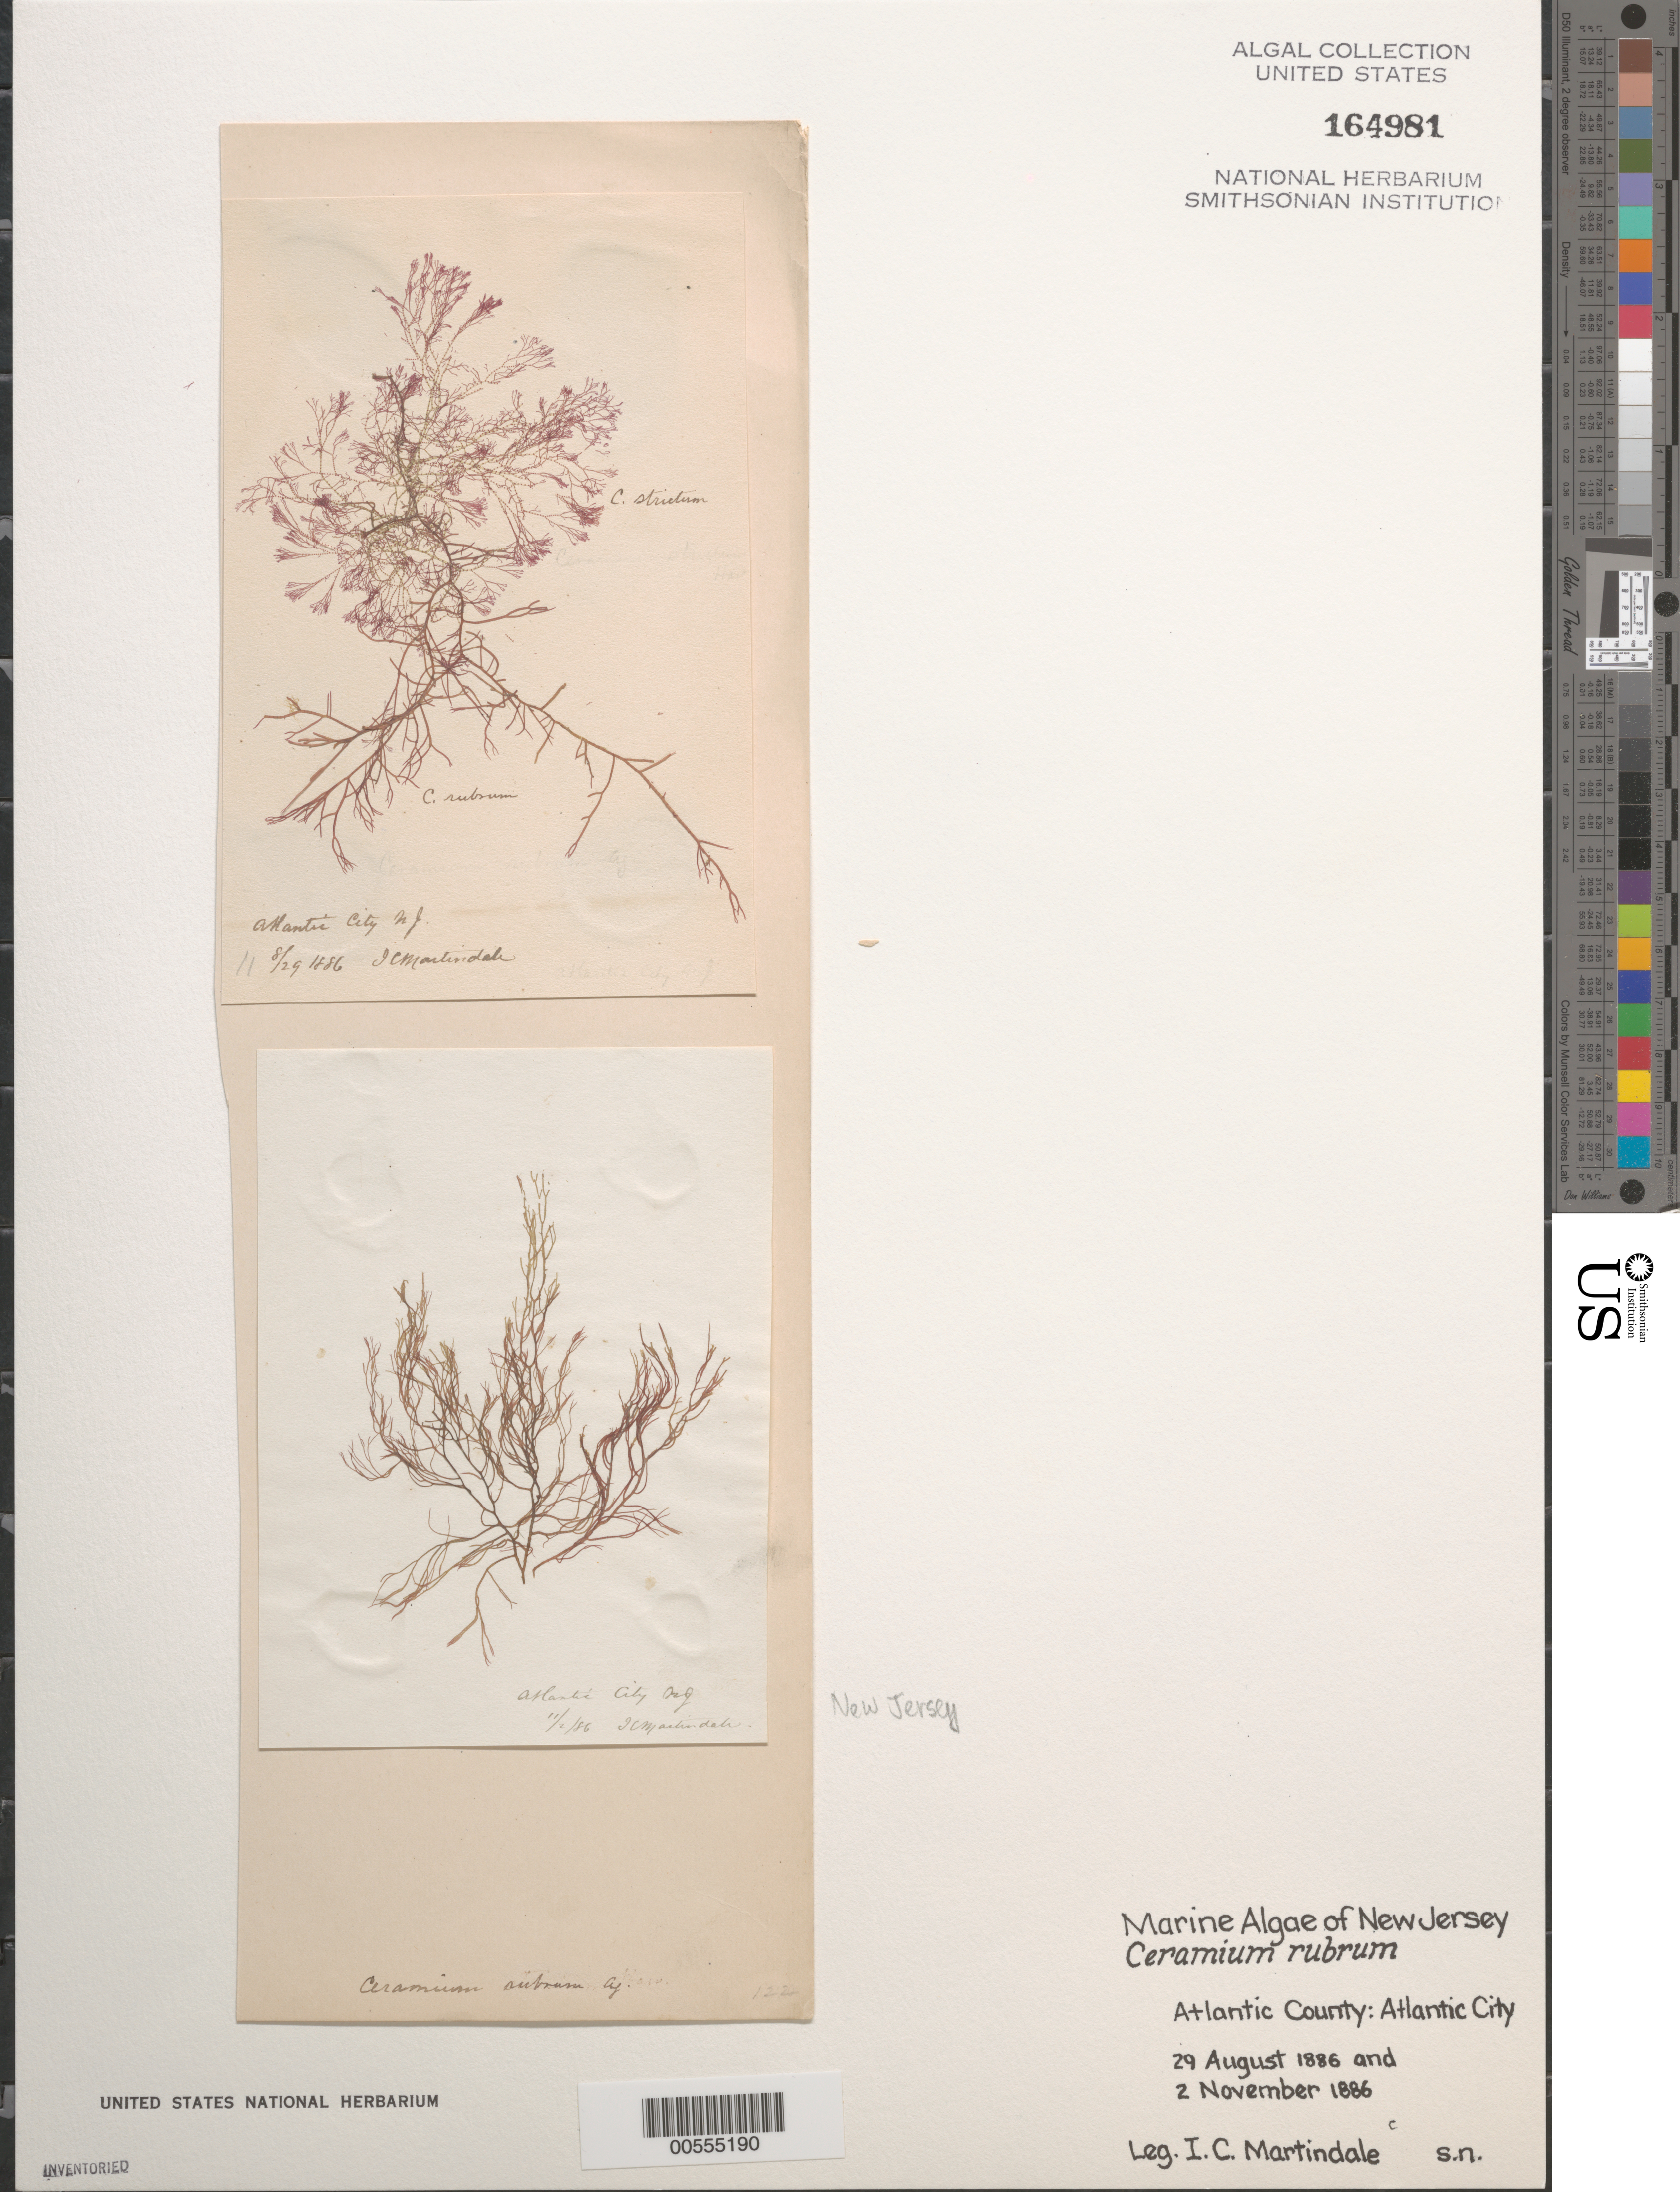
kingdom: Plantae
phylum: Rhodophyta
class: Florideophyceae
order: Ceramiales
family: Ceramiaceae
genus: Ceramium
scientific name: Ceramium rubrum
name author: C. Agardh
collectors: I. C. Martindale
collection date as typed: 29 Aug 1886 and 02 Nov 1886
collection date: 1886-08-29,1886-11-02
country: United States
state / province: New Jersey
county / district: Atlantic County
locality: Atlantic City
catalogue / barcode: US 164981